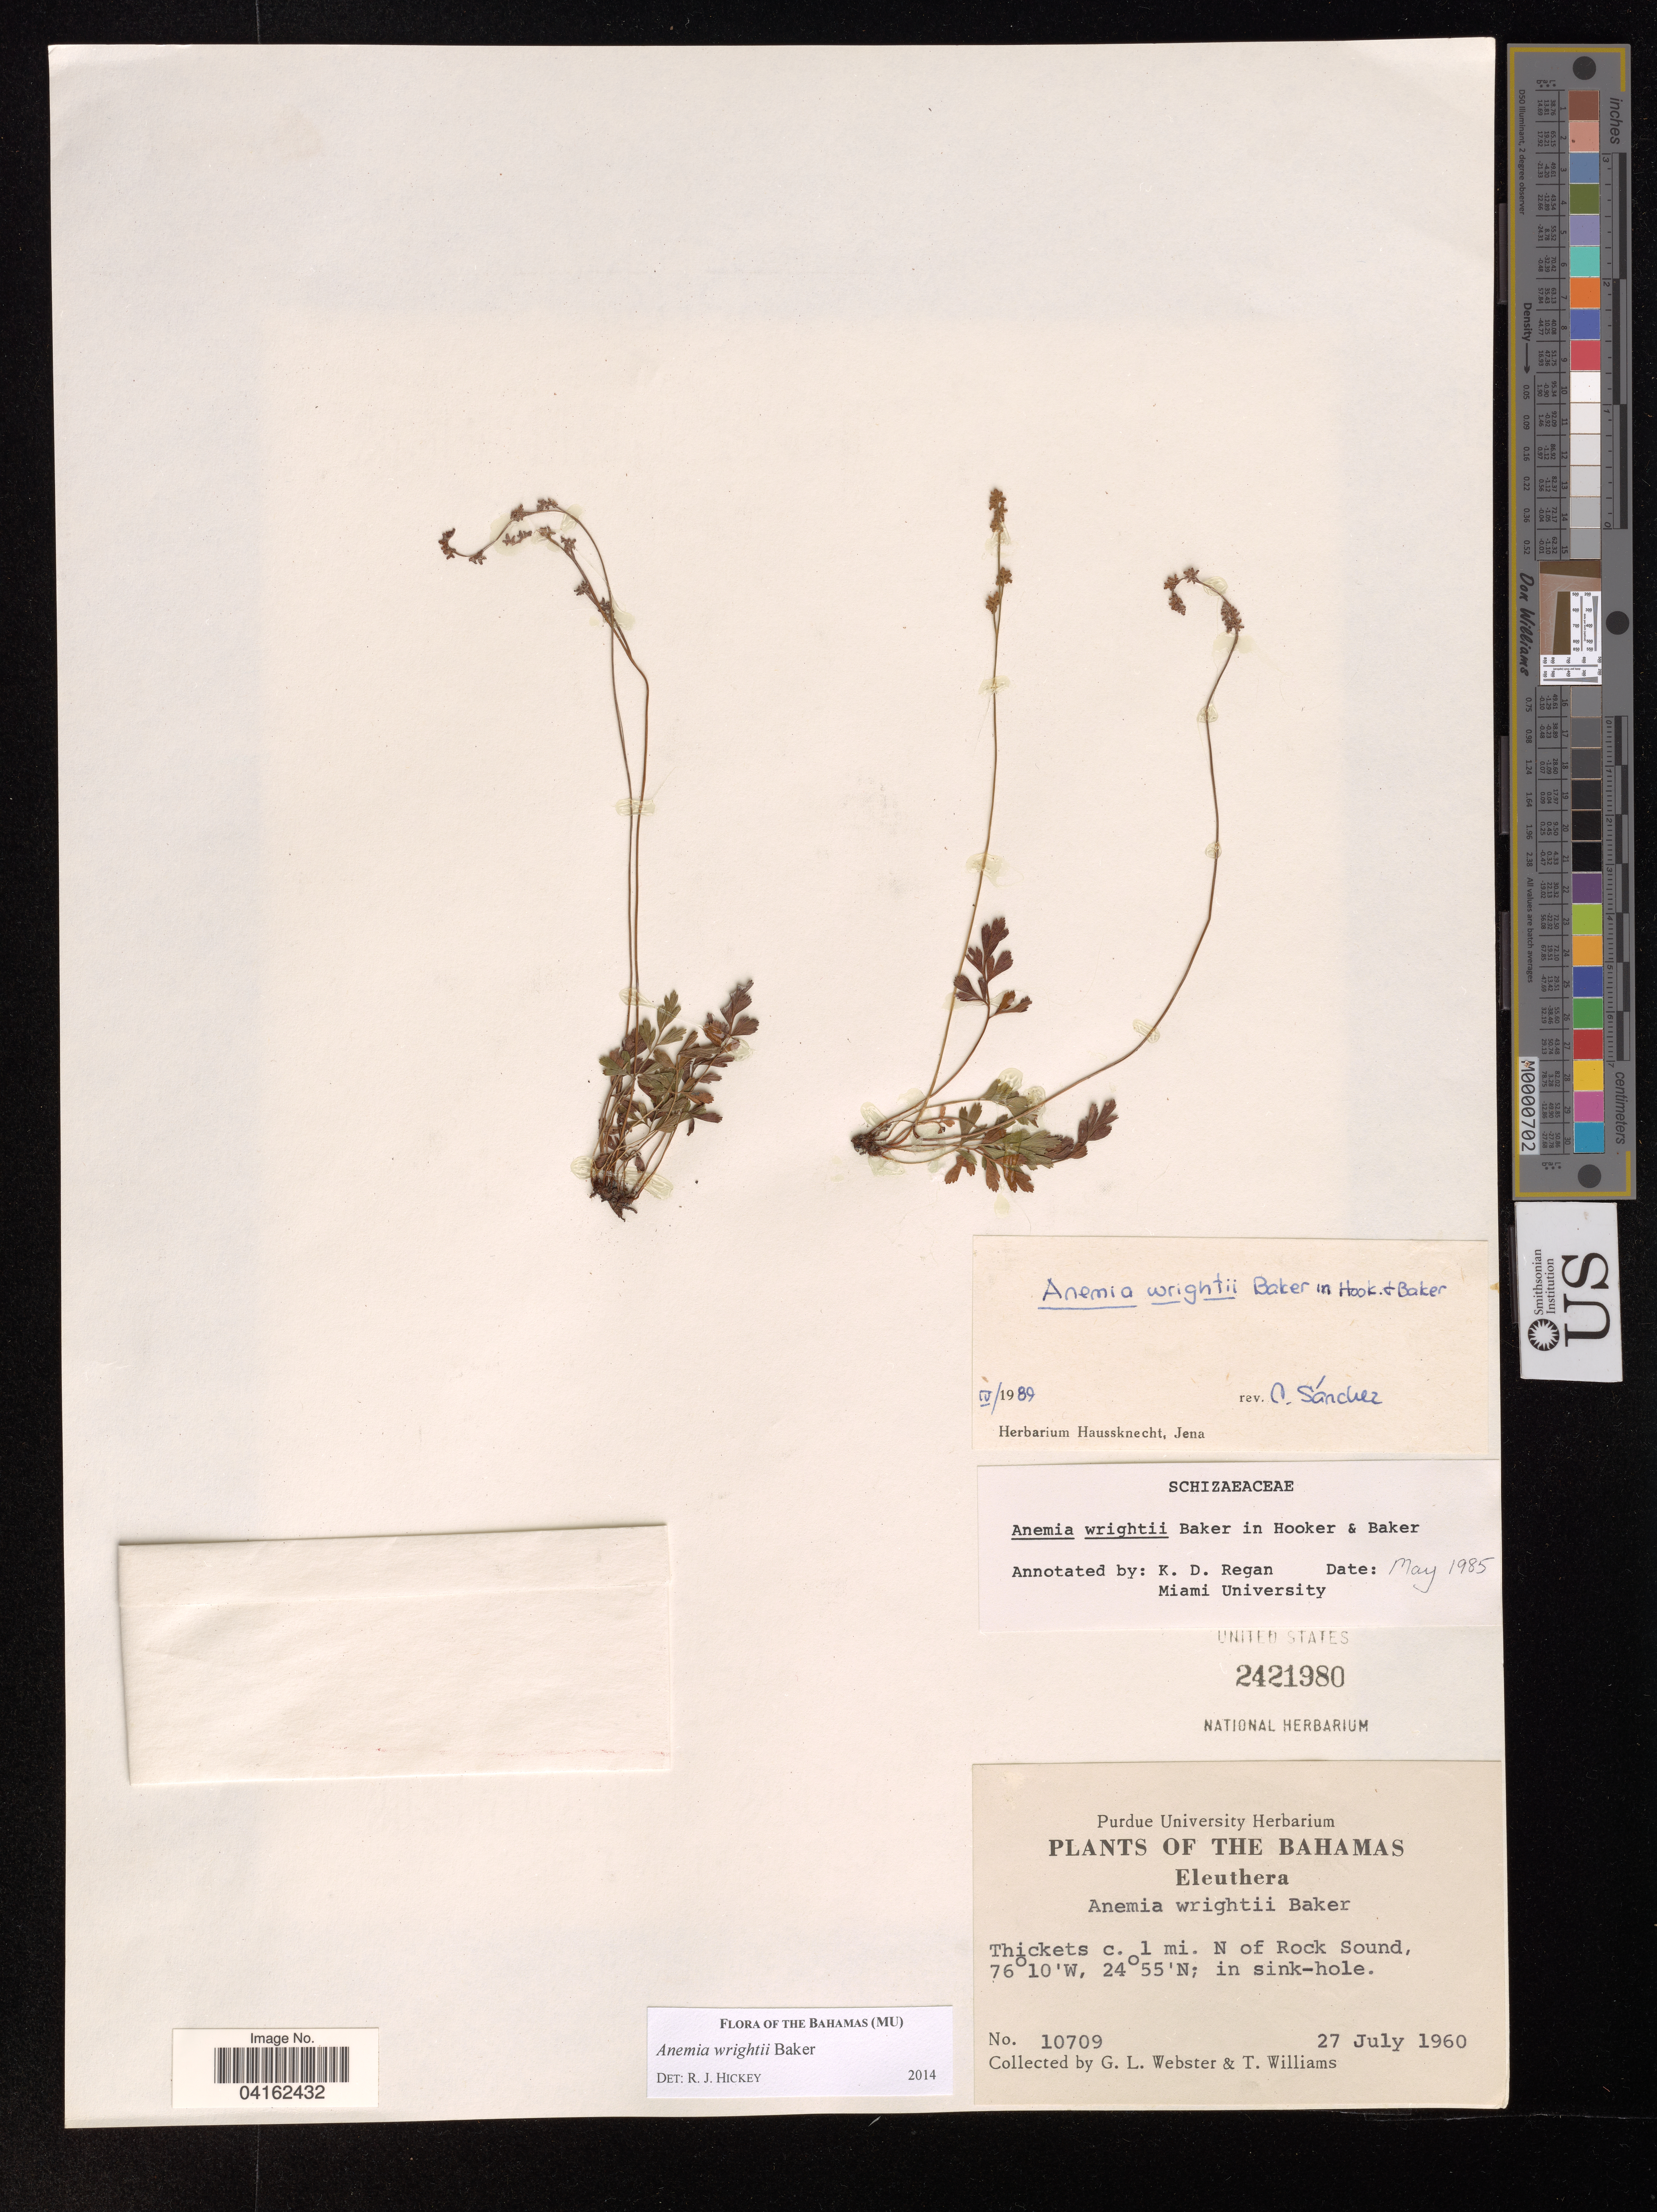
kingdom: Plantae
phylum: Tracheophyta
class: Polypodiopsida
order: Schizaeales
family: Anemiaceae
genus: Anemia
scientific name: Anemia wrightii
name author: Baker in Hook. & Baker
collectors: G. L. Webster & T. Williams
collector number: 10709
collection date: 1960-07-27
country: Bahamas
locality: Eleuthera. Thickets c. 1 mi. N of Rock Sound.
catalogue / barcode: US 2421980